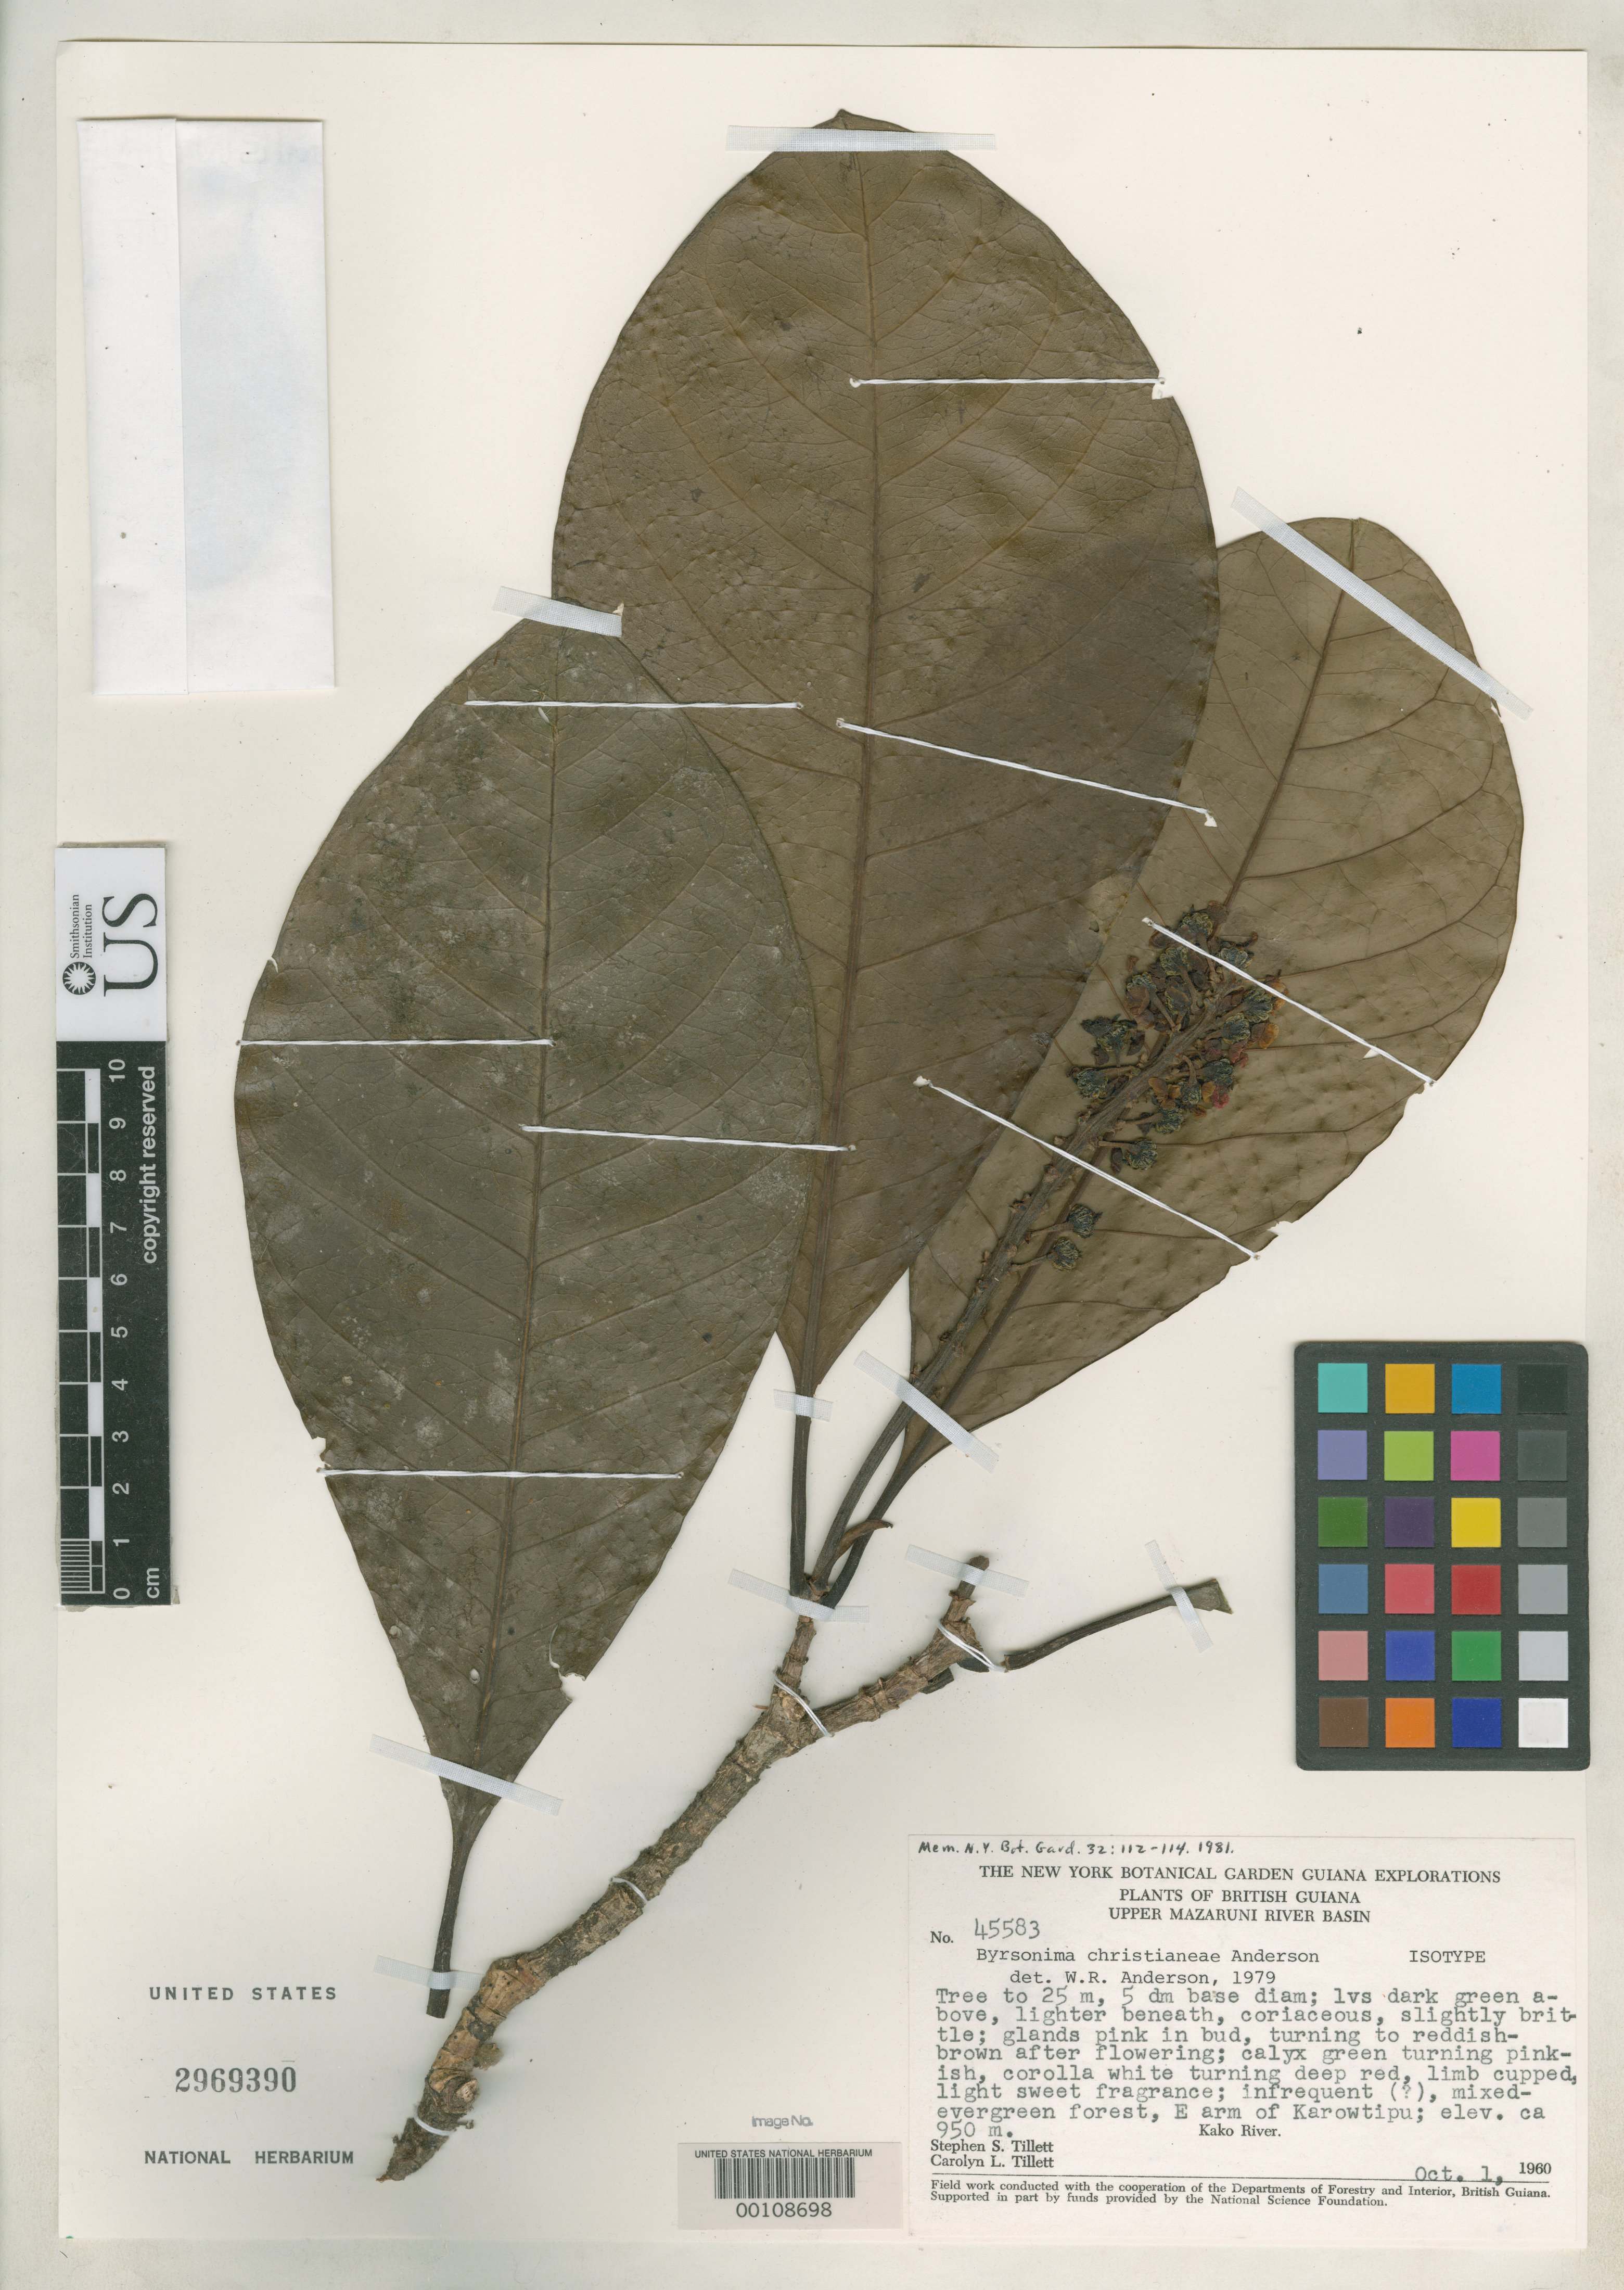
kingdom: Plantae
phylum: Tracheophyta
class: Magnoliopsida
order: Malpighiales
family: Malpighiaceae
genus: Byrsonima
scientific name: Byrsonima christianeae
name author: W.R. Anderson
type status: Isotype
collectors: S. S. Tillett & C. L. Tillett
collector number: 45583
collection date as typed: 01 Oct 1960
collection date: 1960-10-01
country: Guyana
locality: Upper Mazaruni River basin, E arm of Karowtipu.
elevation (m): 950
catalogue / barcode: US 2969390